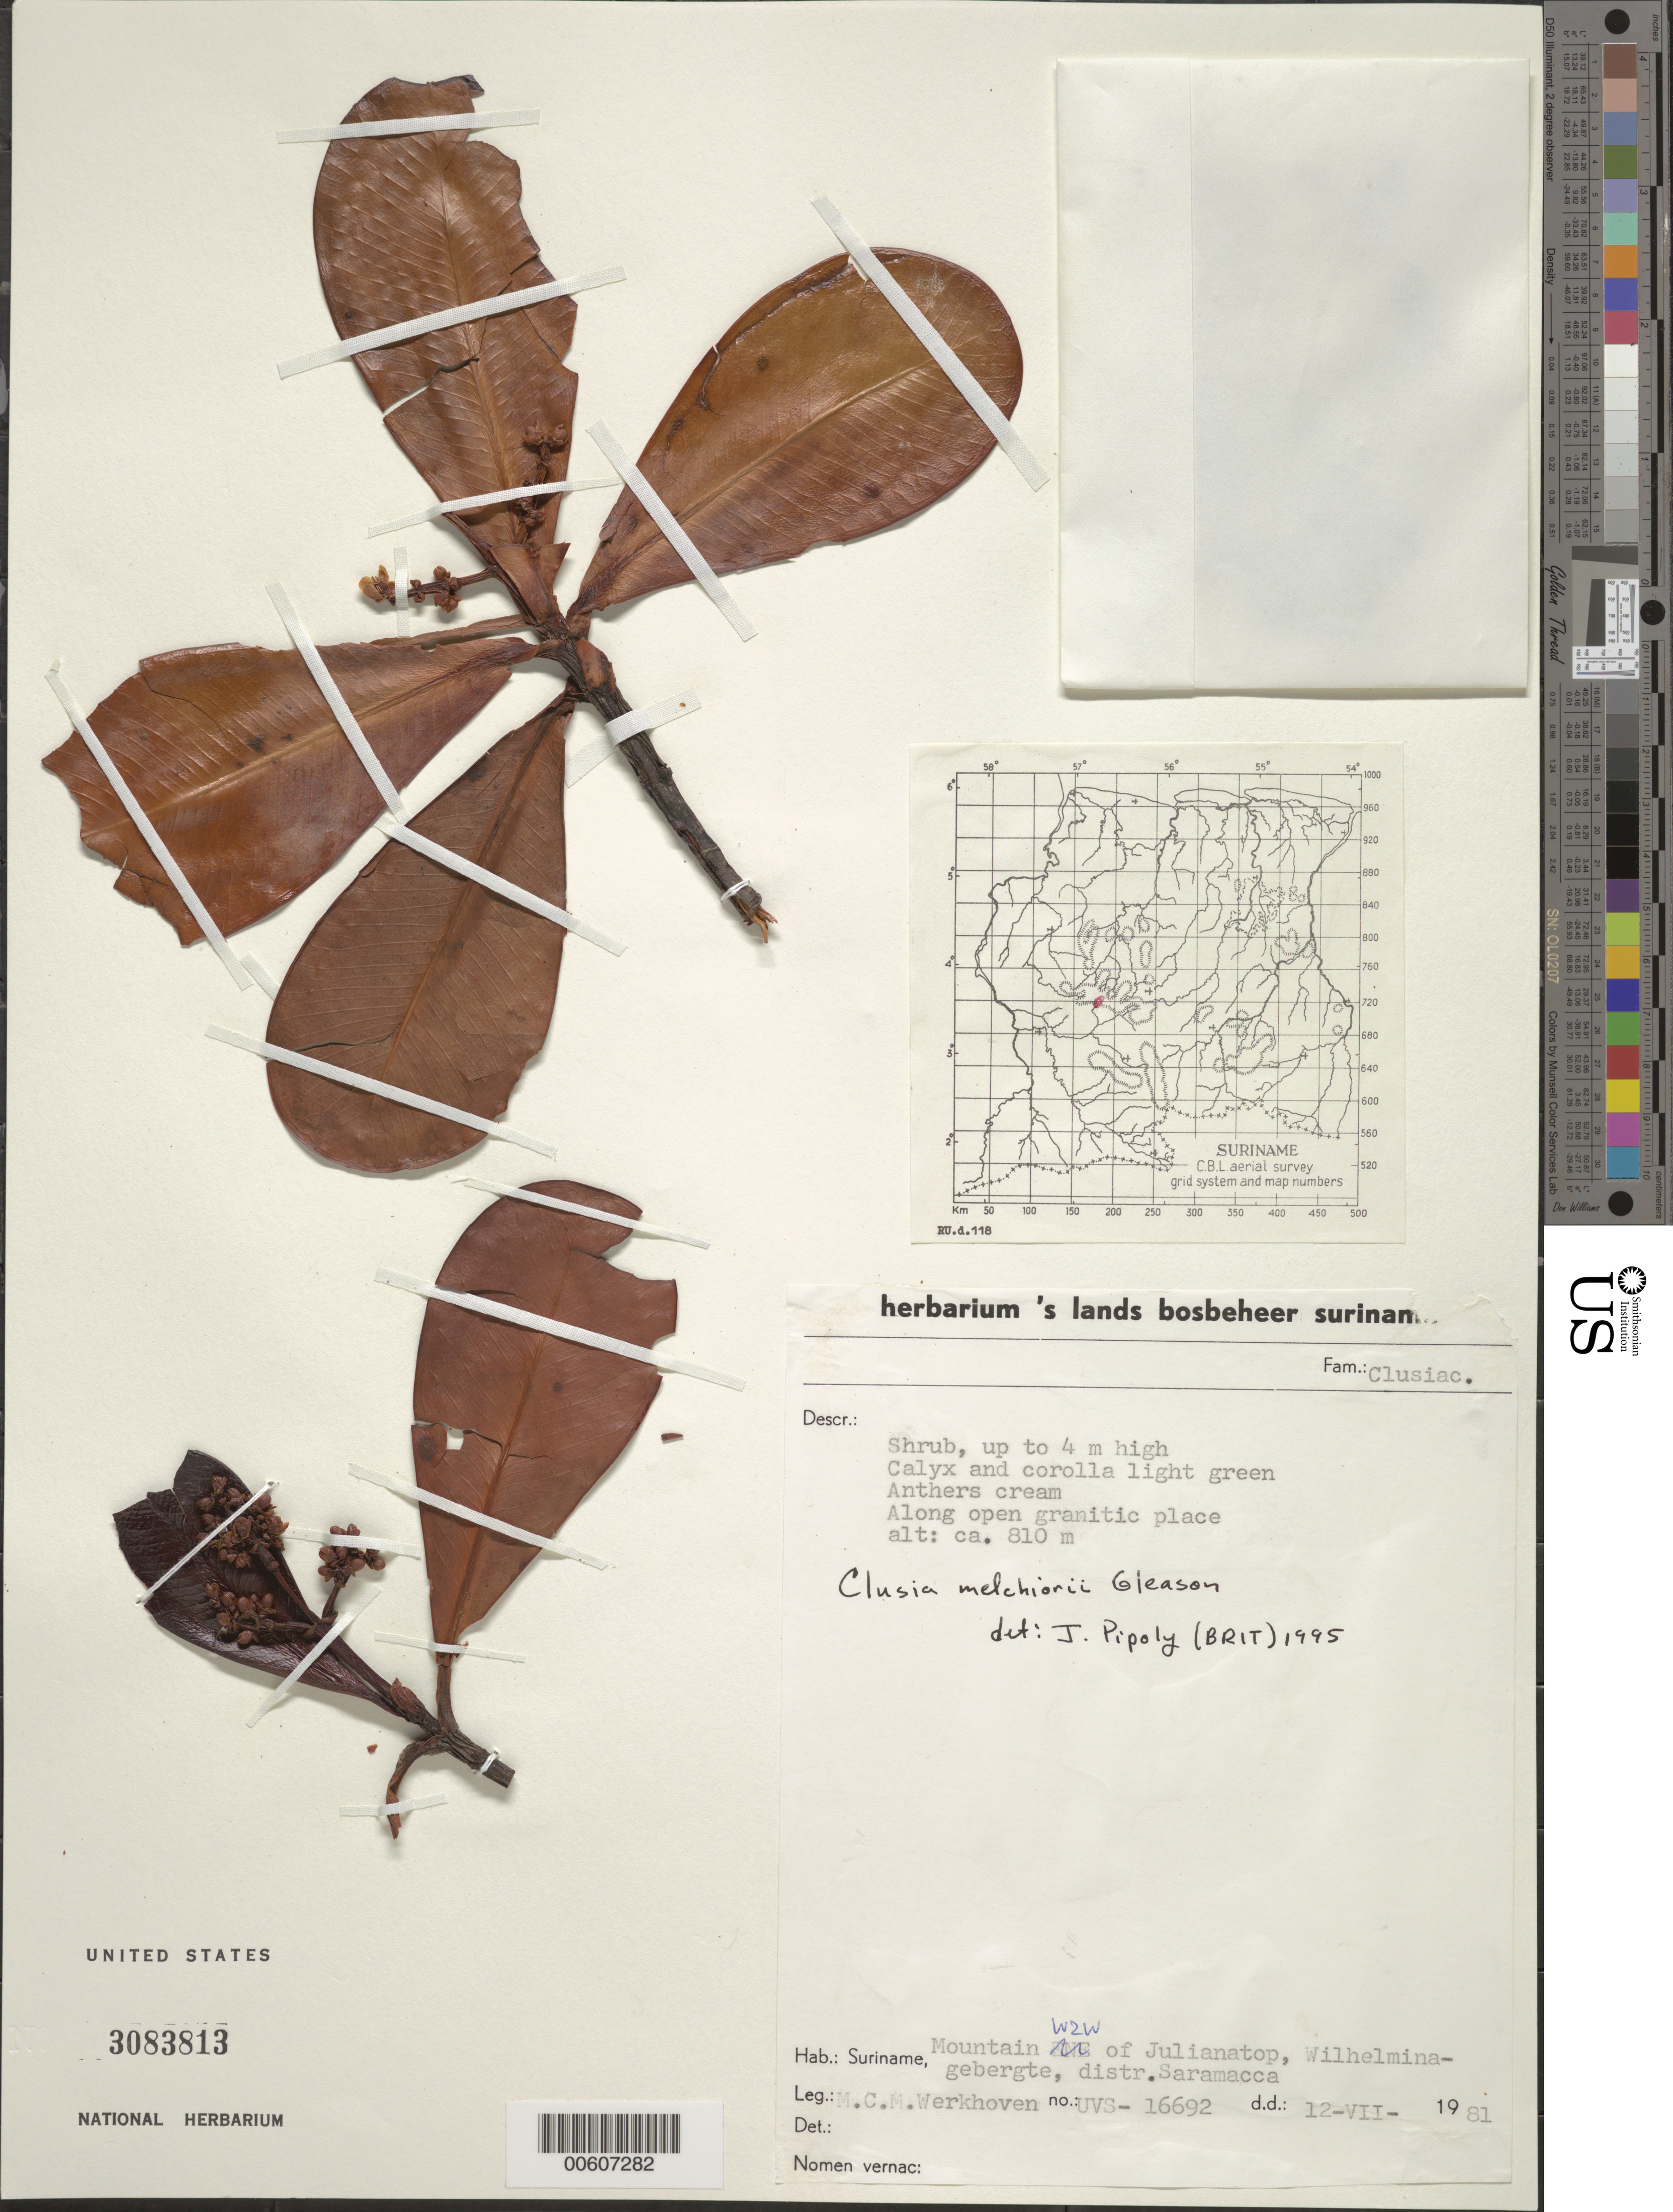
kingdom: Plantae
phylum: Tracheophyta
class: Magnoliopsida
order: Malpighiales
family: Clusiaceae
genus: Clusia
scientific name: Clusia melchiori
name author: Gleason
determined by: Pipoly, J. J., III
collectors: M. Werkhoven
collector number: UVS 16692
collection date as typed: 12-Jul-81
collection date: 1981-07-12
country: Suriname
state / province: Saramacca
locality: Mountain WSW of Julianatop, Wilhelmina-gebergte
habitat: Along open granitic place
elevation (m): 810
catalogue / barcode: US 3083813